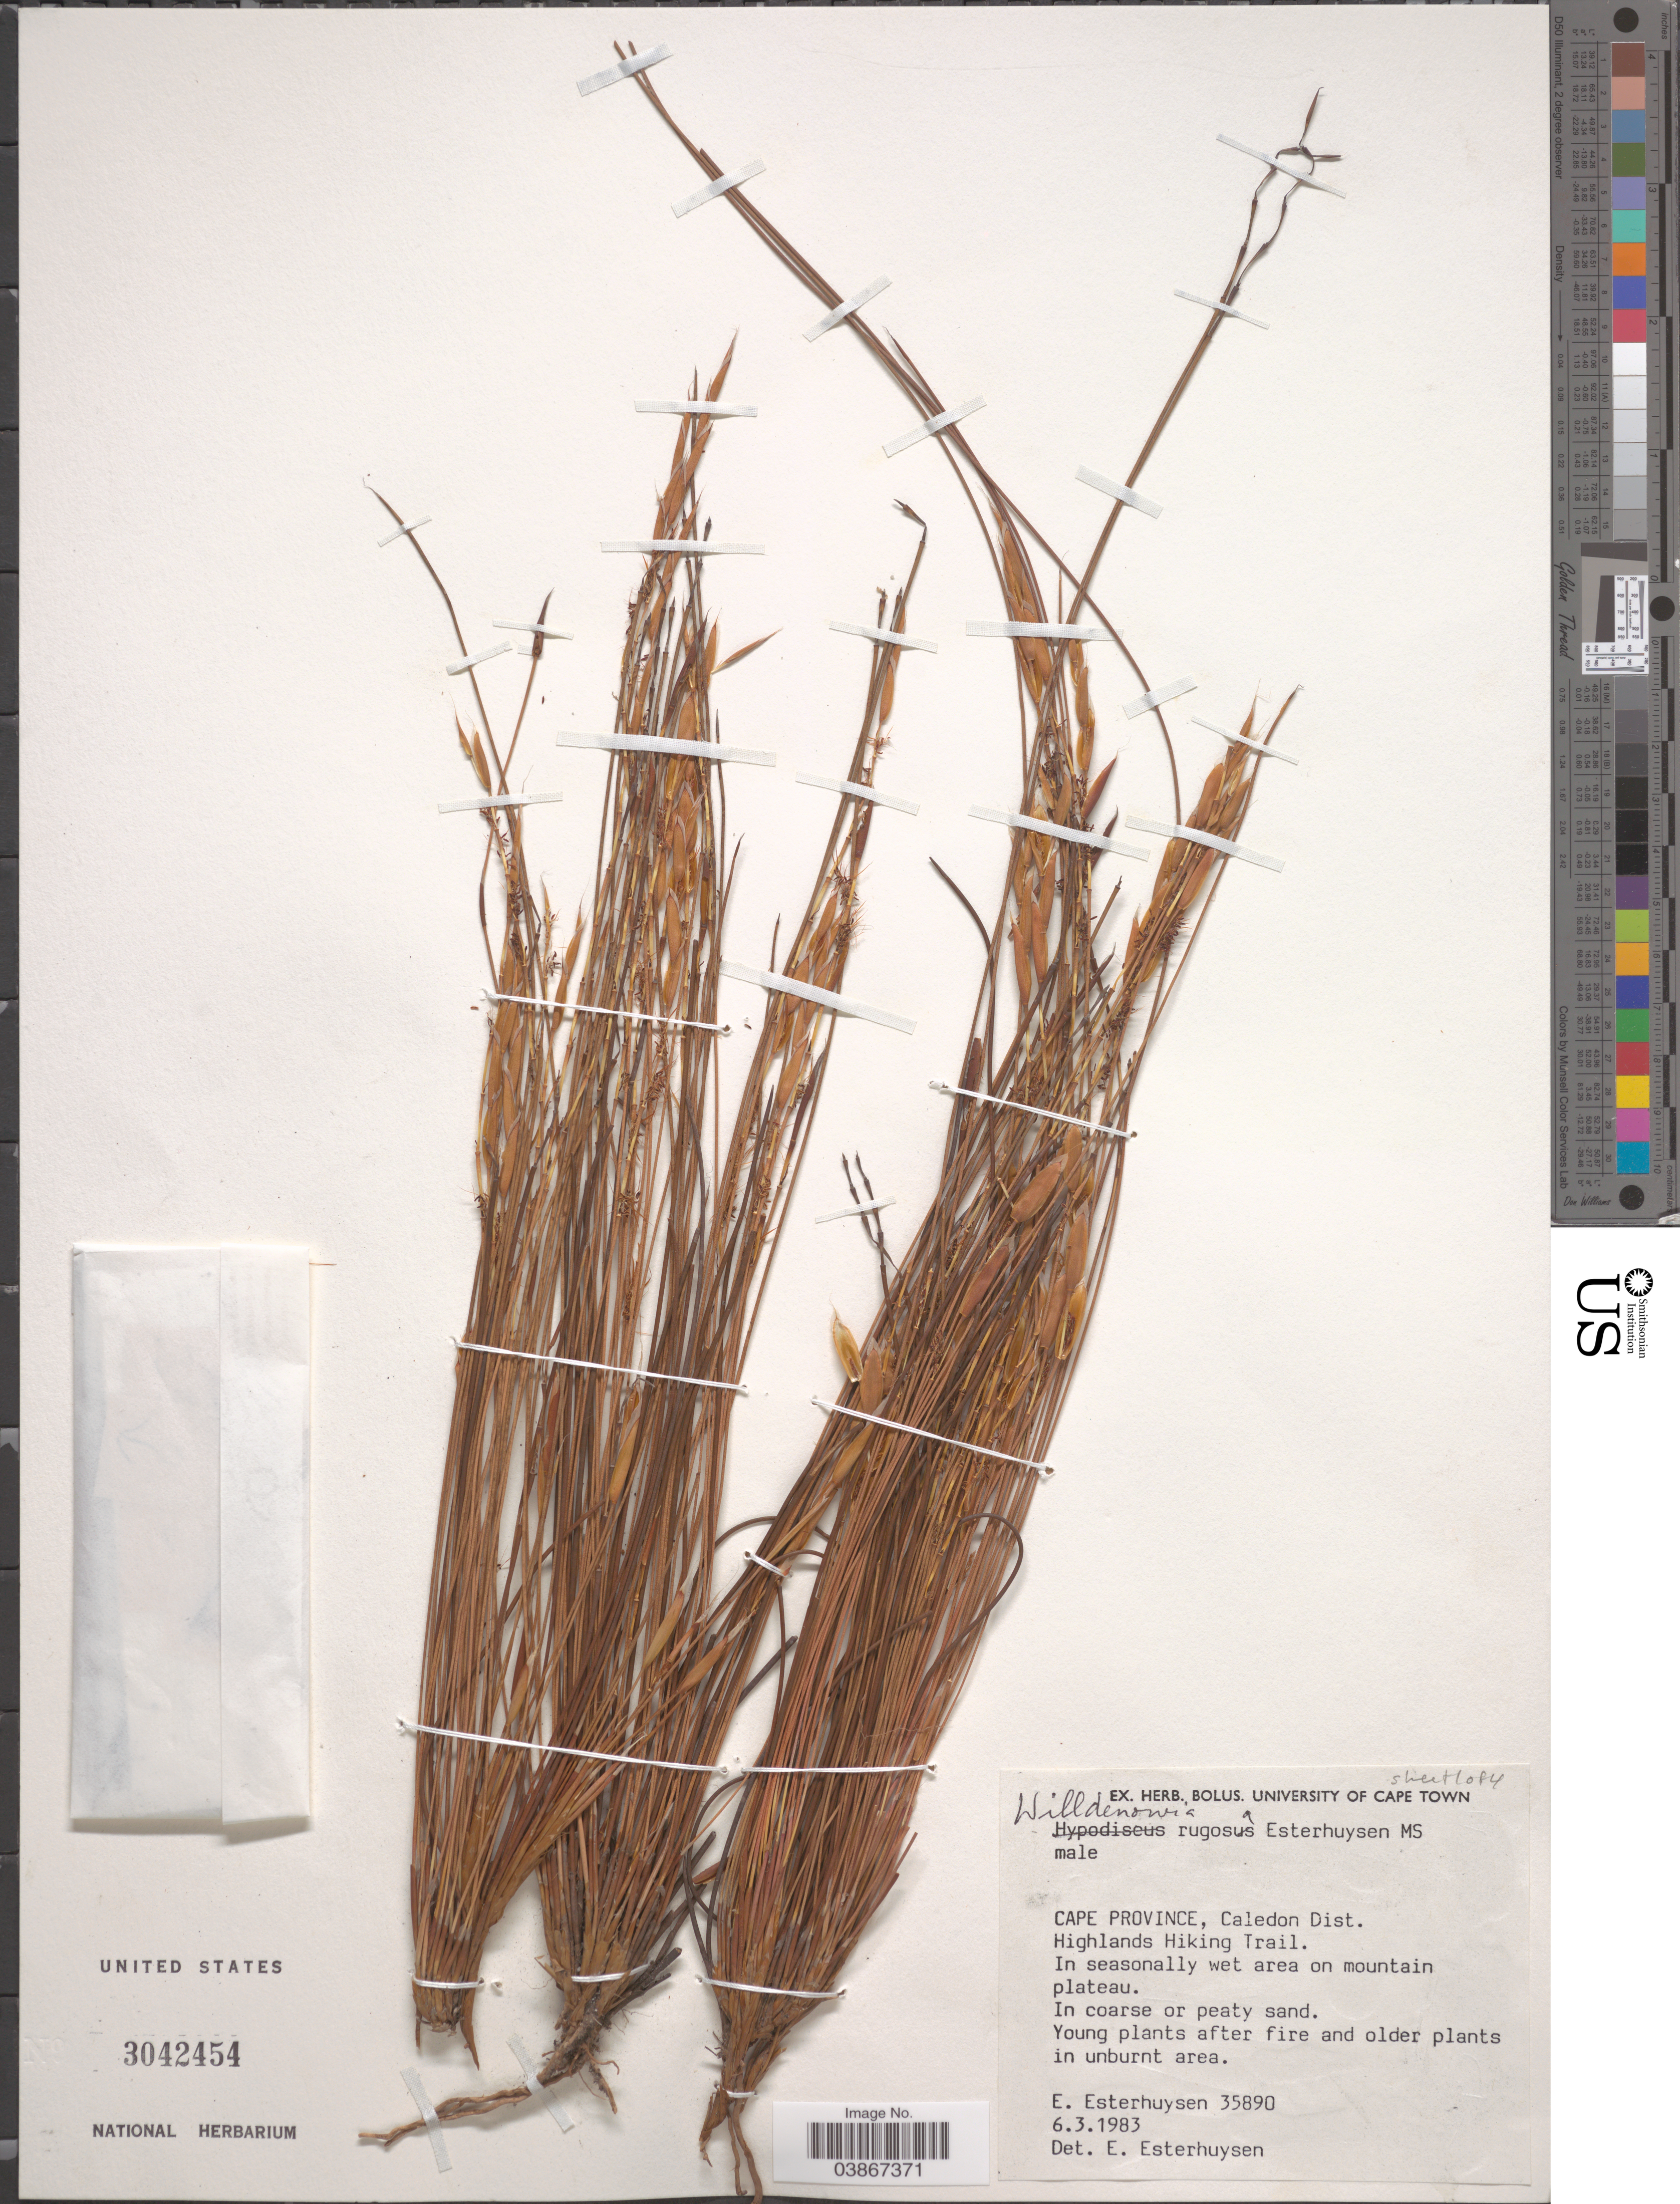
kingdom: Plantae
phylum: Tracheophyta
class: Liliopsida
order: Poales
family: Restionaceae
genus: Willdenowia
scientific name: Willdenowia rugosa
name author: Esterh.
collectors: E. E. Esterhuysen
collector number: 35890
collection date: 1983-03-06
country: South Africa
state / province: Western Cape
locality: Caledon Dist. Highlands Hiking Trail.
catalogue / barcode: US 3042454